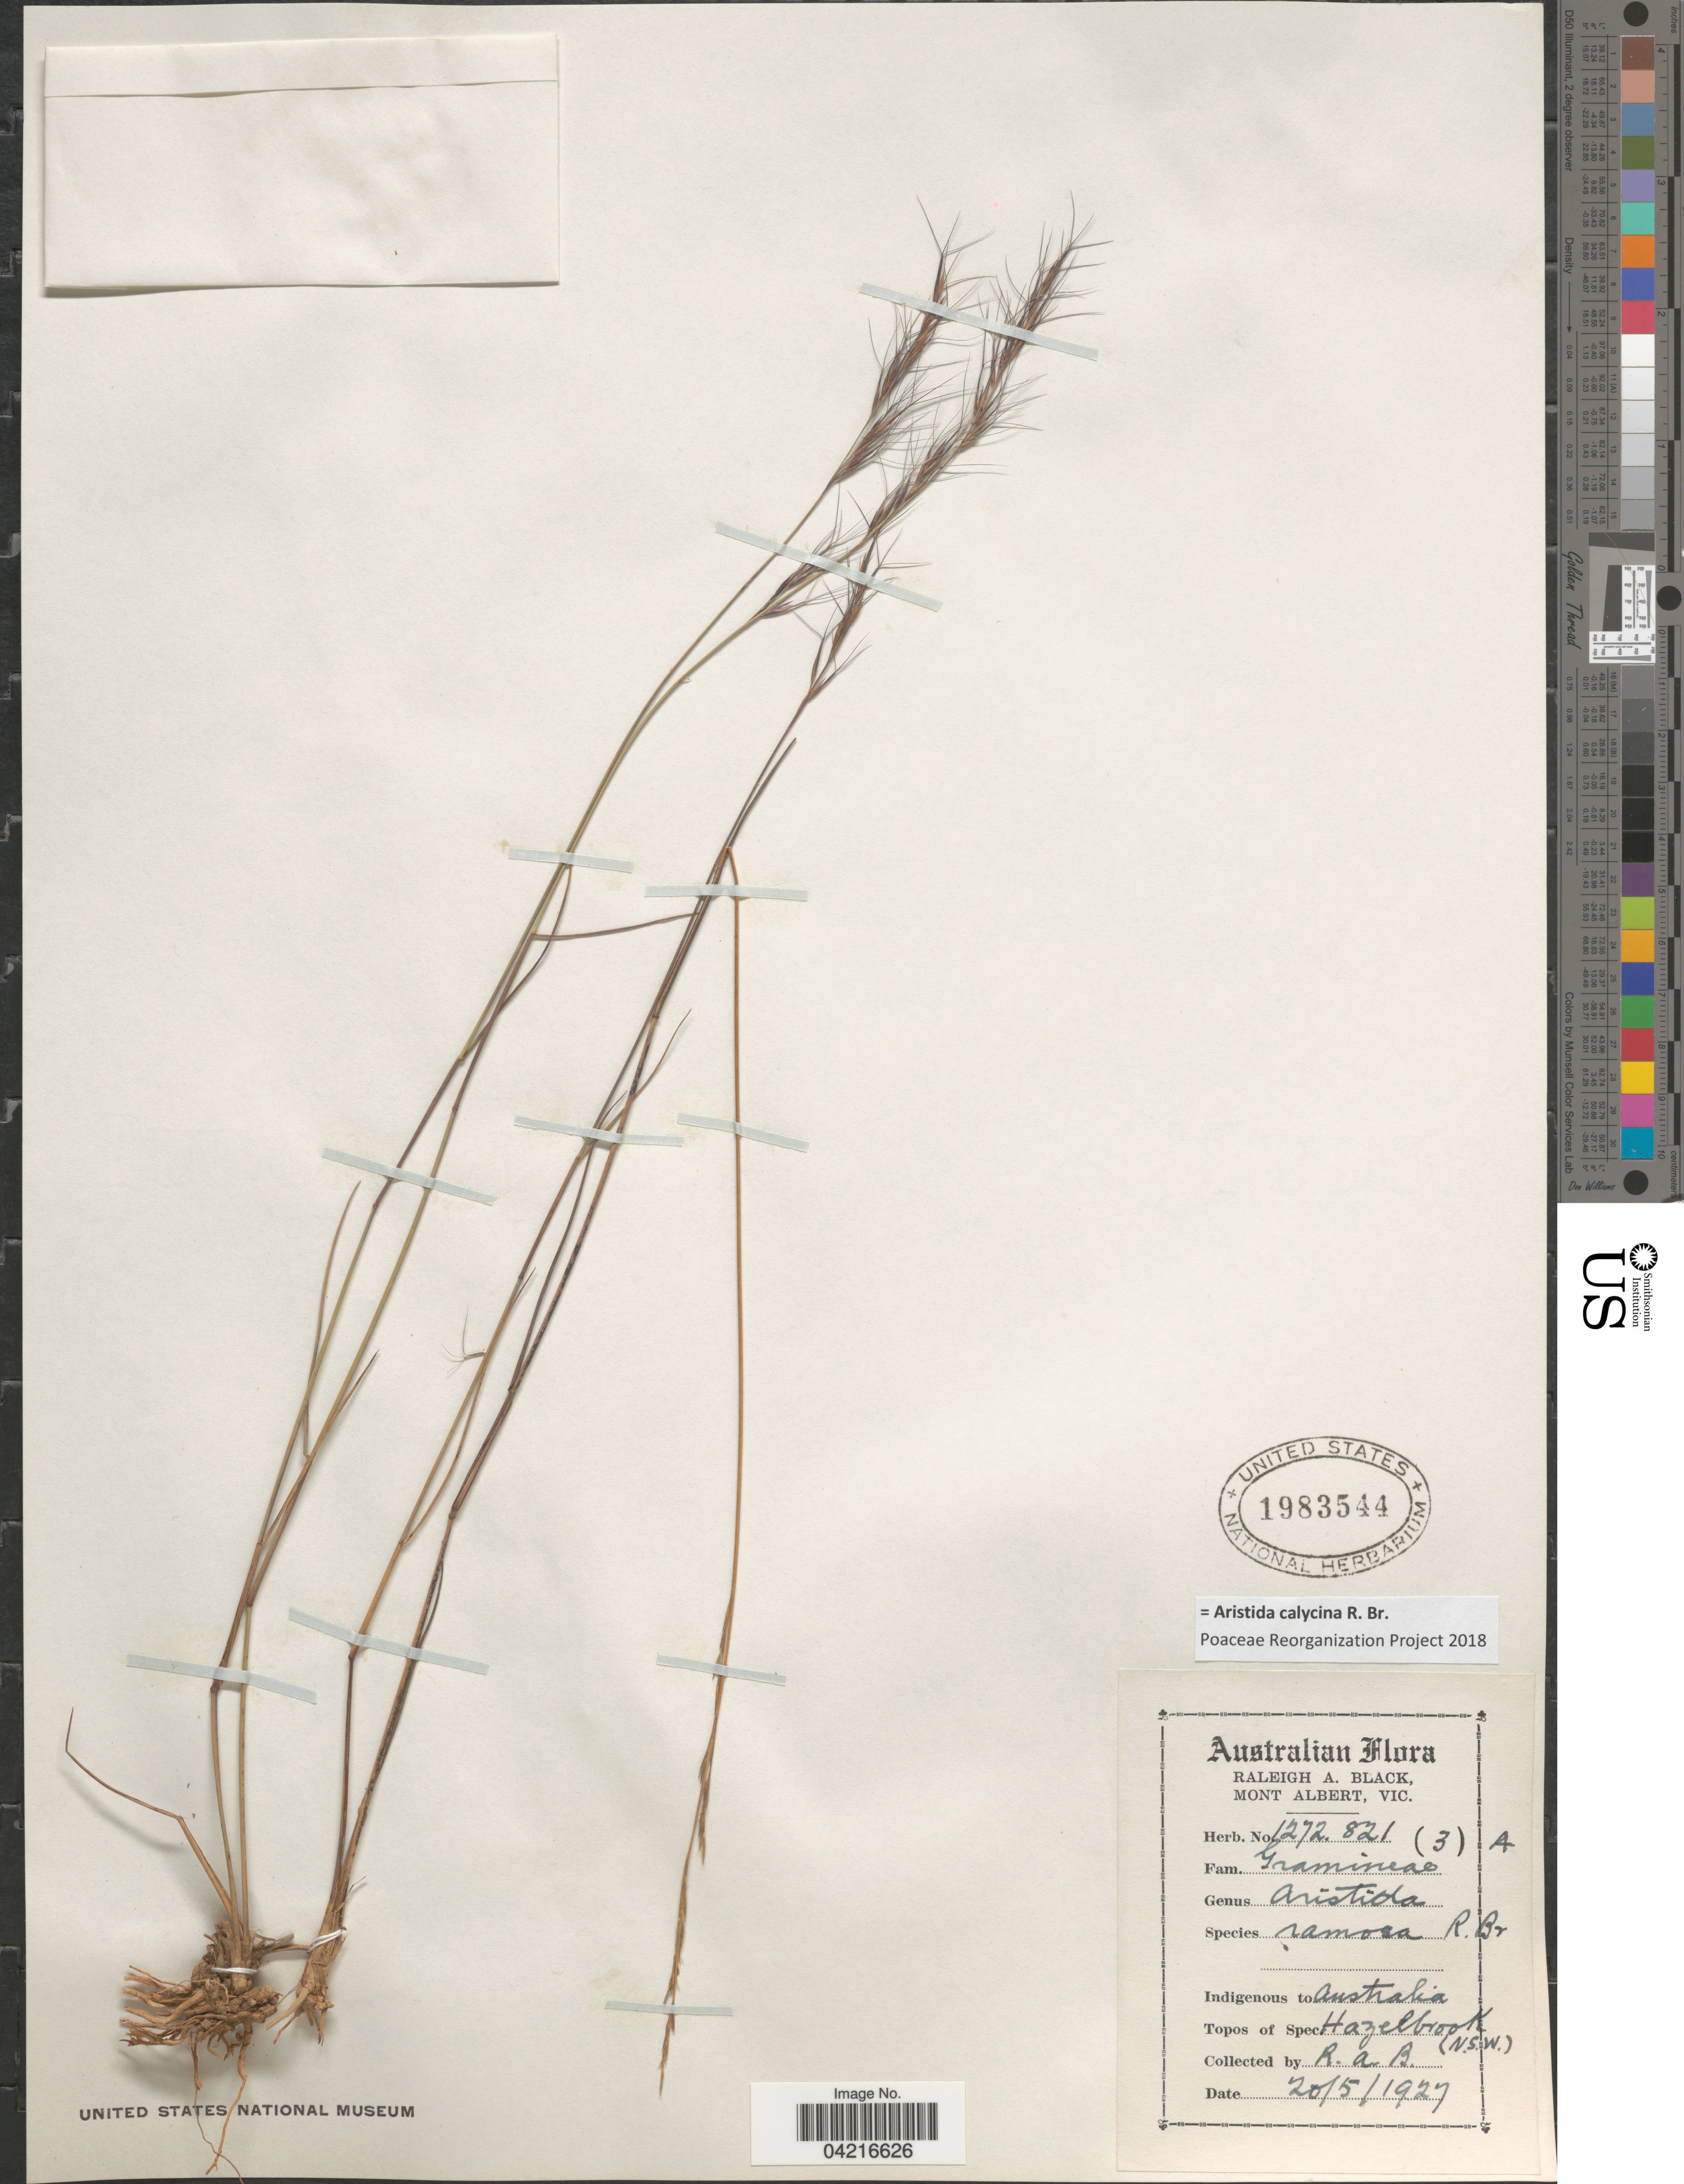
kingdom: Plantae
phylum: Tracheophyta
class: Liliopsida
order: Poales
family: Poaceae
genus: Aristida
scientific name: Aristida calycina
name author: R. Br.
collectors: R. A. Black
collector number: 1272821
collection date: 1927-05-20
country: Australia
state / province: New South Wales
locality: Hazelbrook.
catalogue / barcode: US 1983544